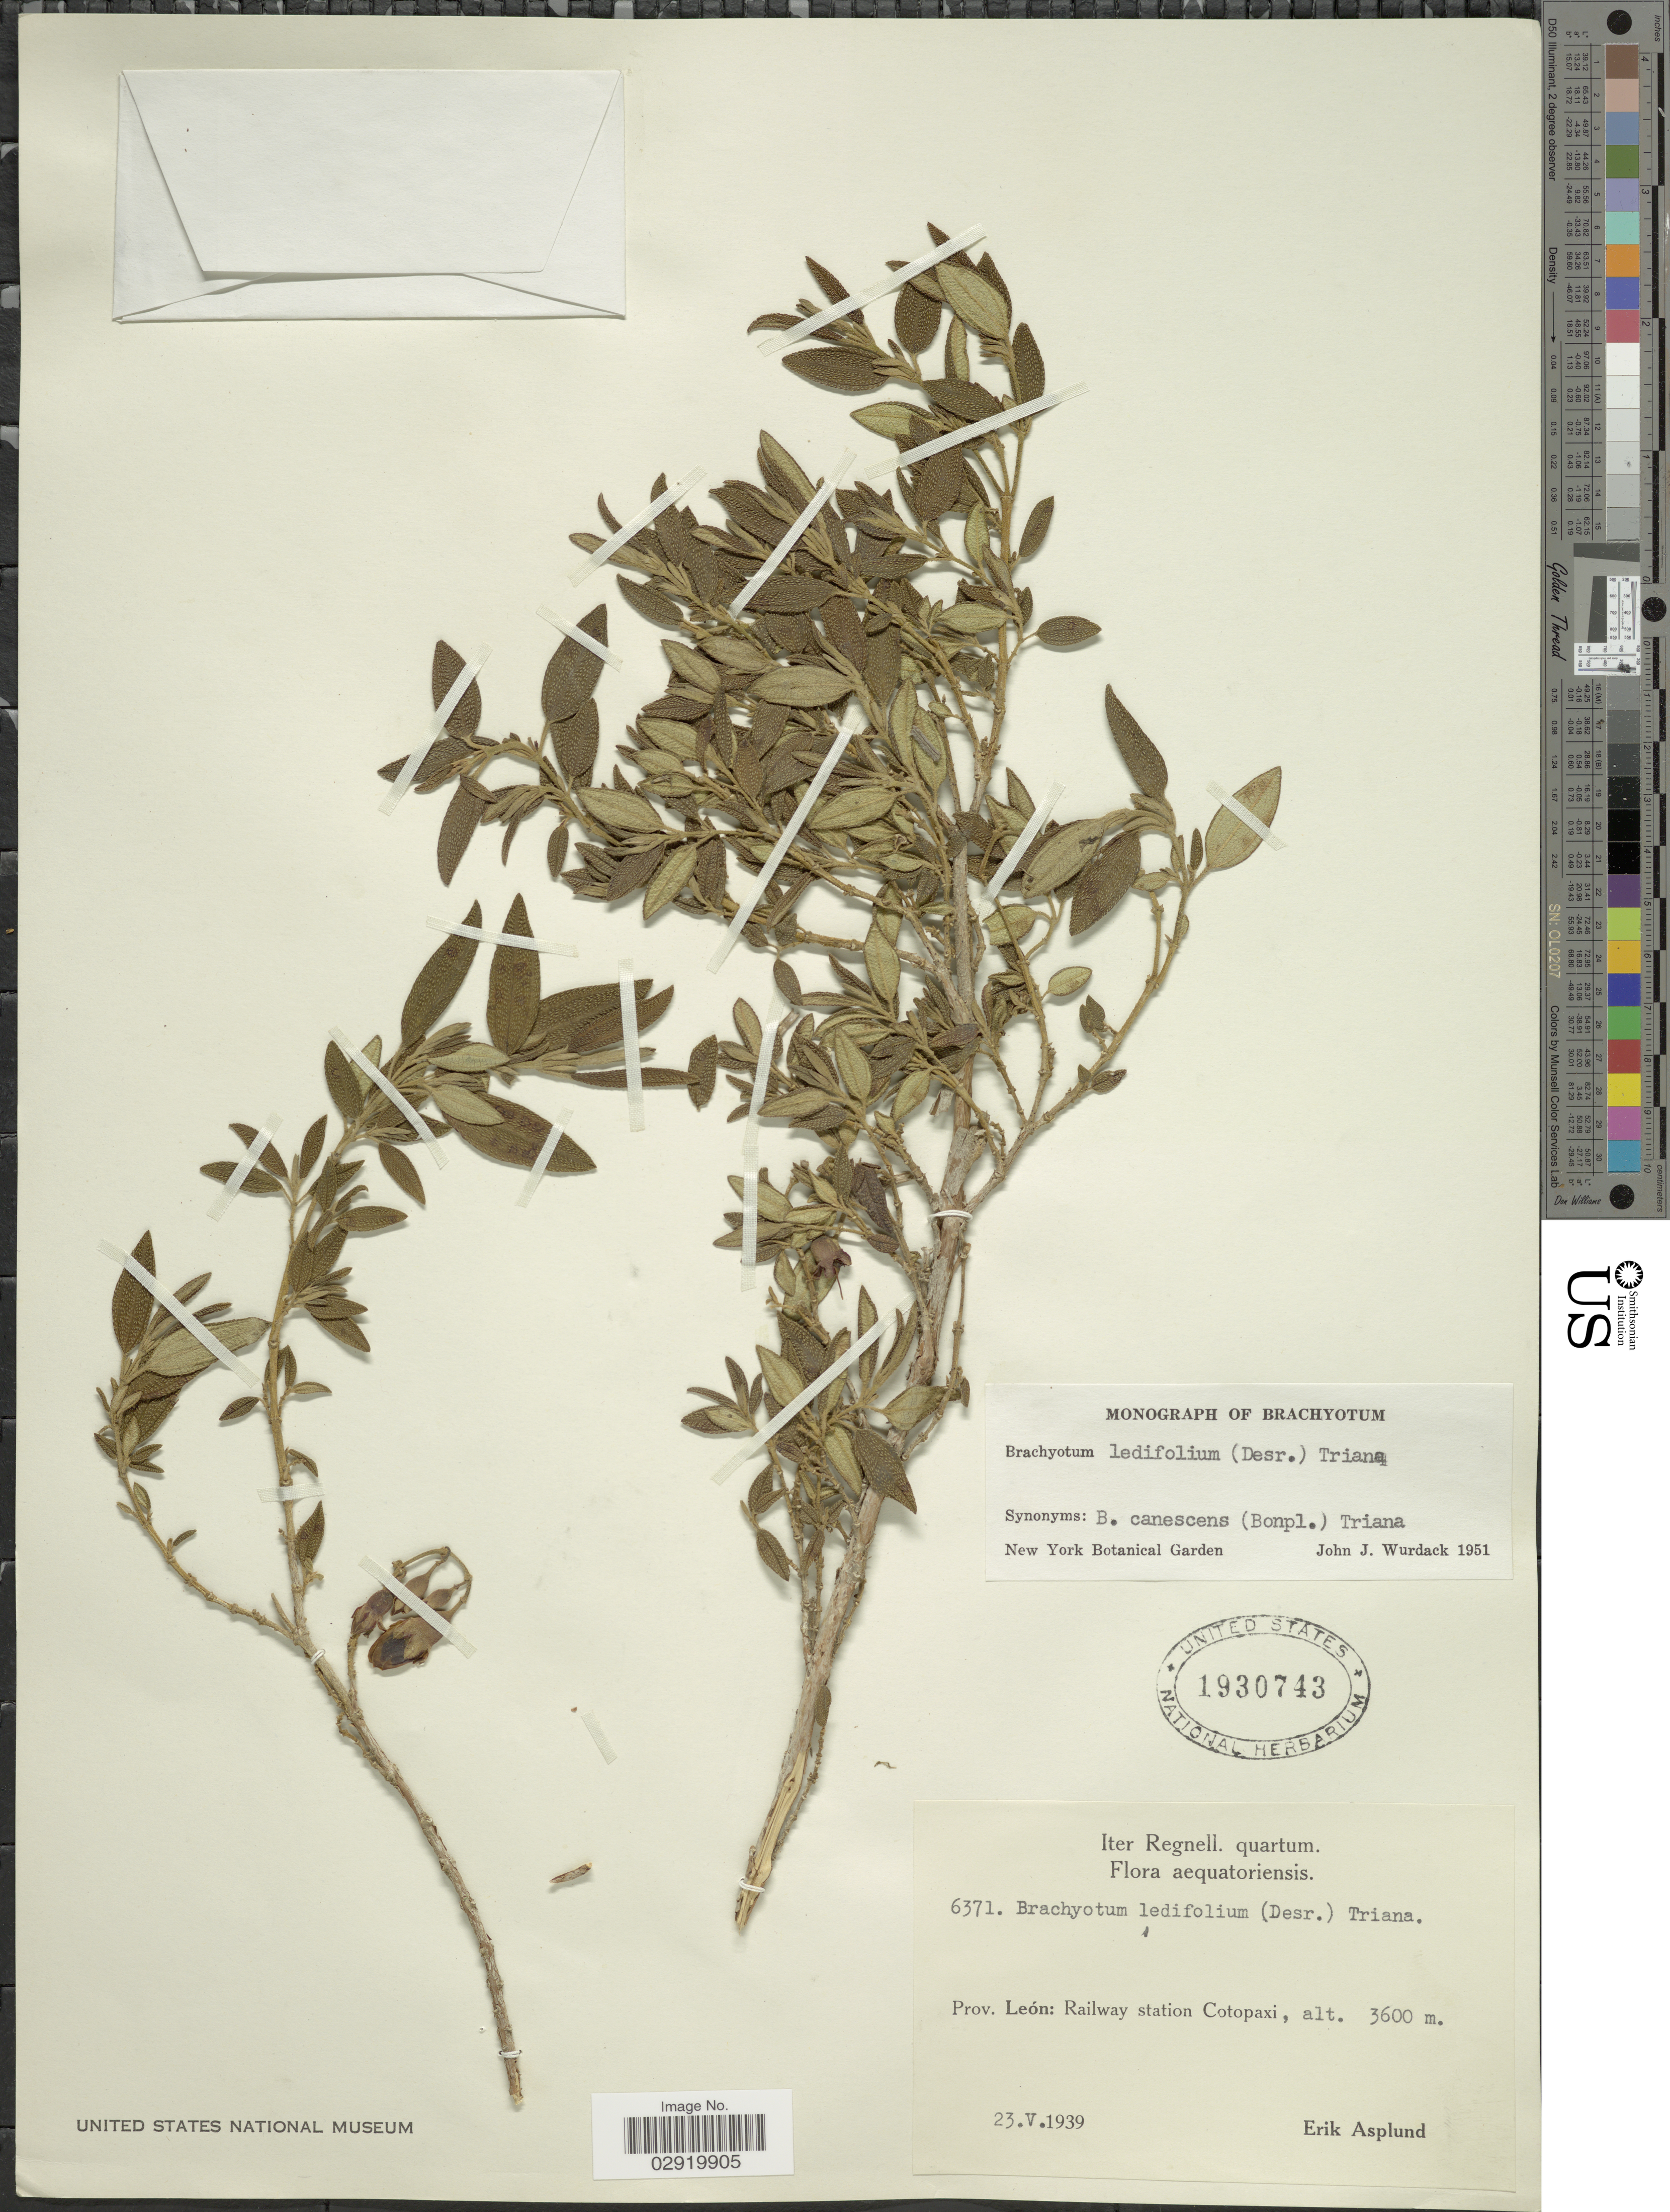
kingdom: Plantae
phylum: Tracheophyta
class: Magnoliopsida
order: Myrtales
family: Melastomataceae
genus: Brachyotum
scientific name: Brachyotum ledifolium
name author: (Desr.) Triana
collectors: E. Asplund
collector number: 6371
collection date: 1939-05-23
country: Nicaragua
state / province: Leon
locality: Railway station Cotopaxi.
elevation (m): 3600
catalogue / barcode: US 1930743